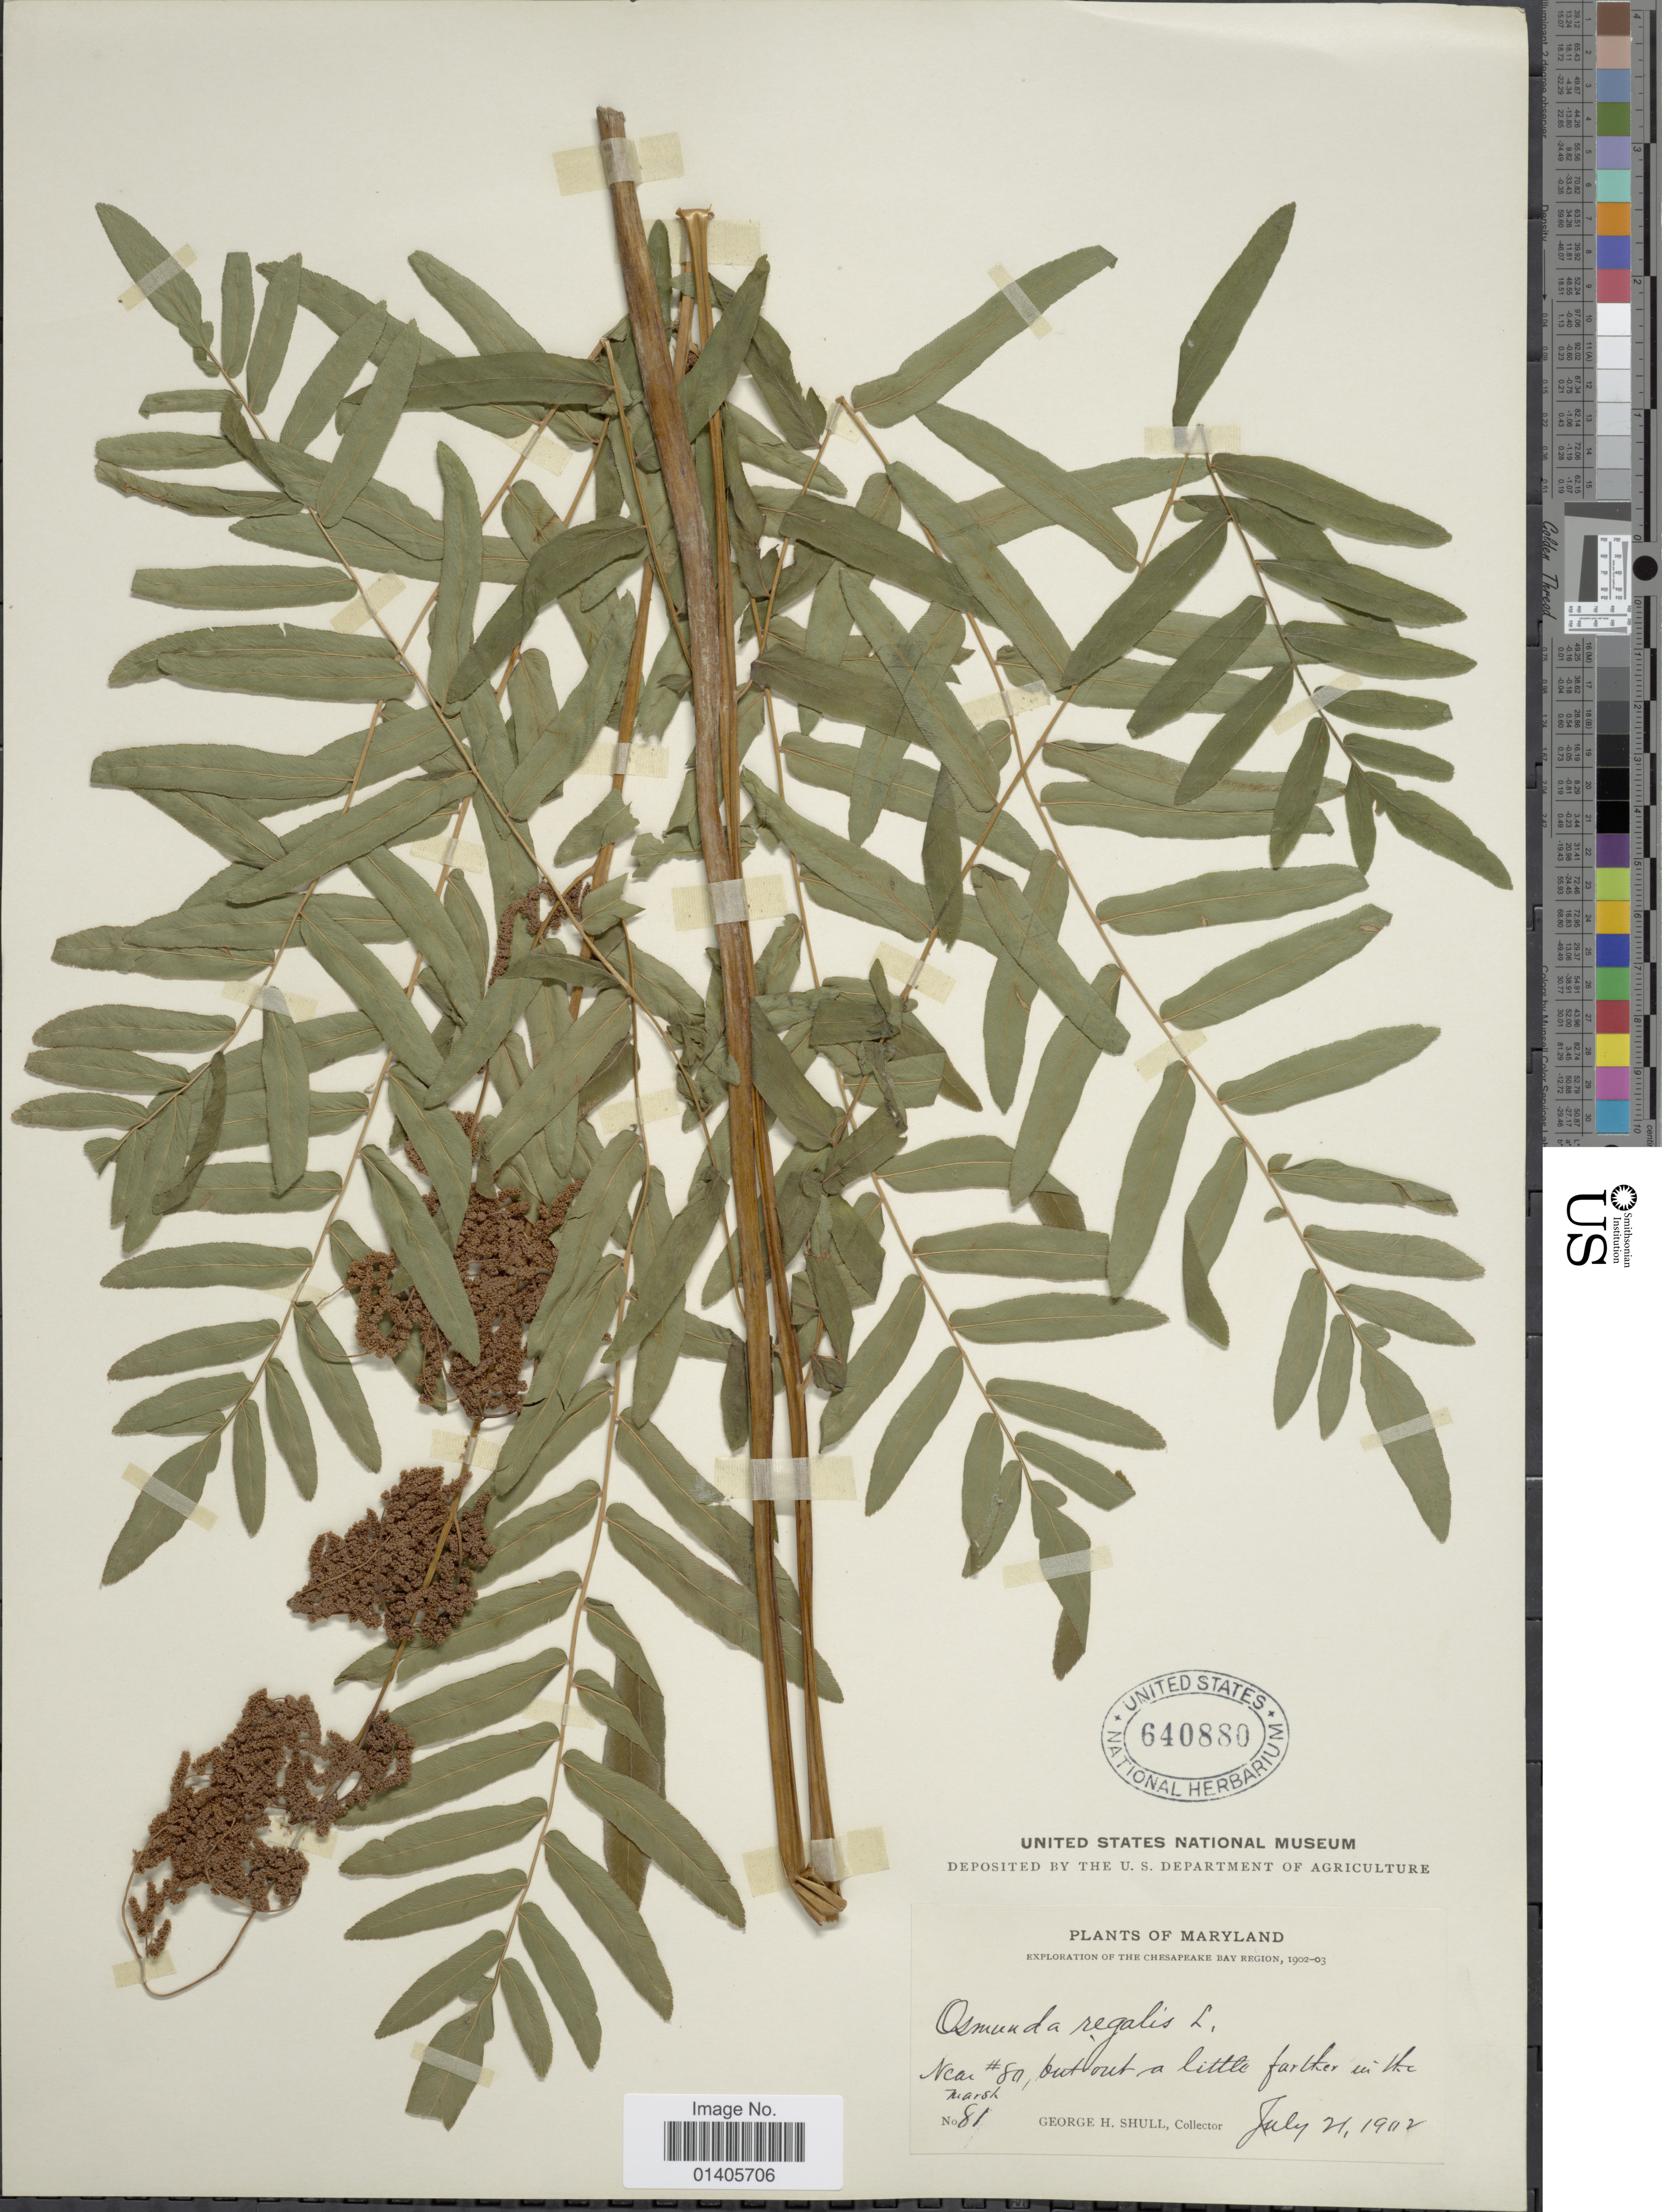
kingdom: Plantae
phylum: Tracheophyta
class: Polypodiopsida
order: Osmundales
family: Osmundaceae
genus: Osmunda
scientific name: Osmunda regalis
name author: L.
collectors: G. H. Shull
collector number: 81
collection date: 1902-07-21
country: United States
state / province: Maryland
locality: The Chesapeake Bay RegionNear # 80, Cut out a little fartler in the marsh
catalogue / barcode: US 640880